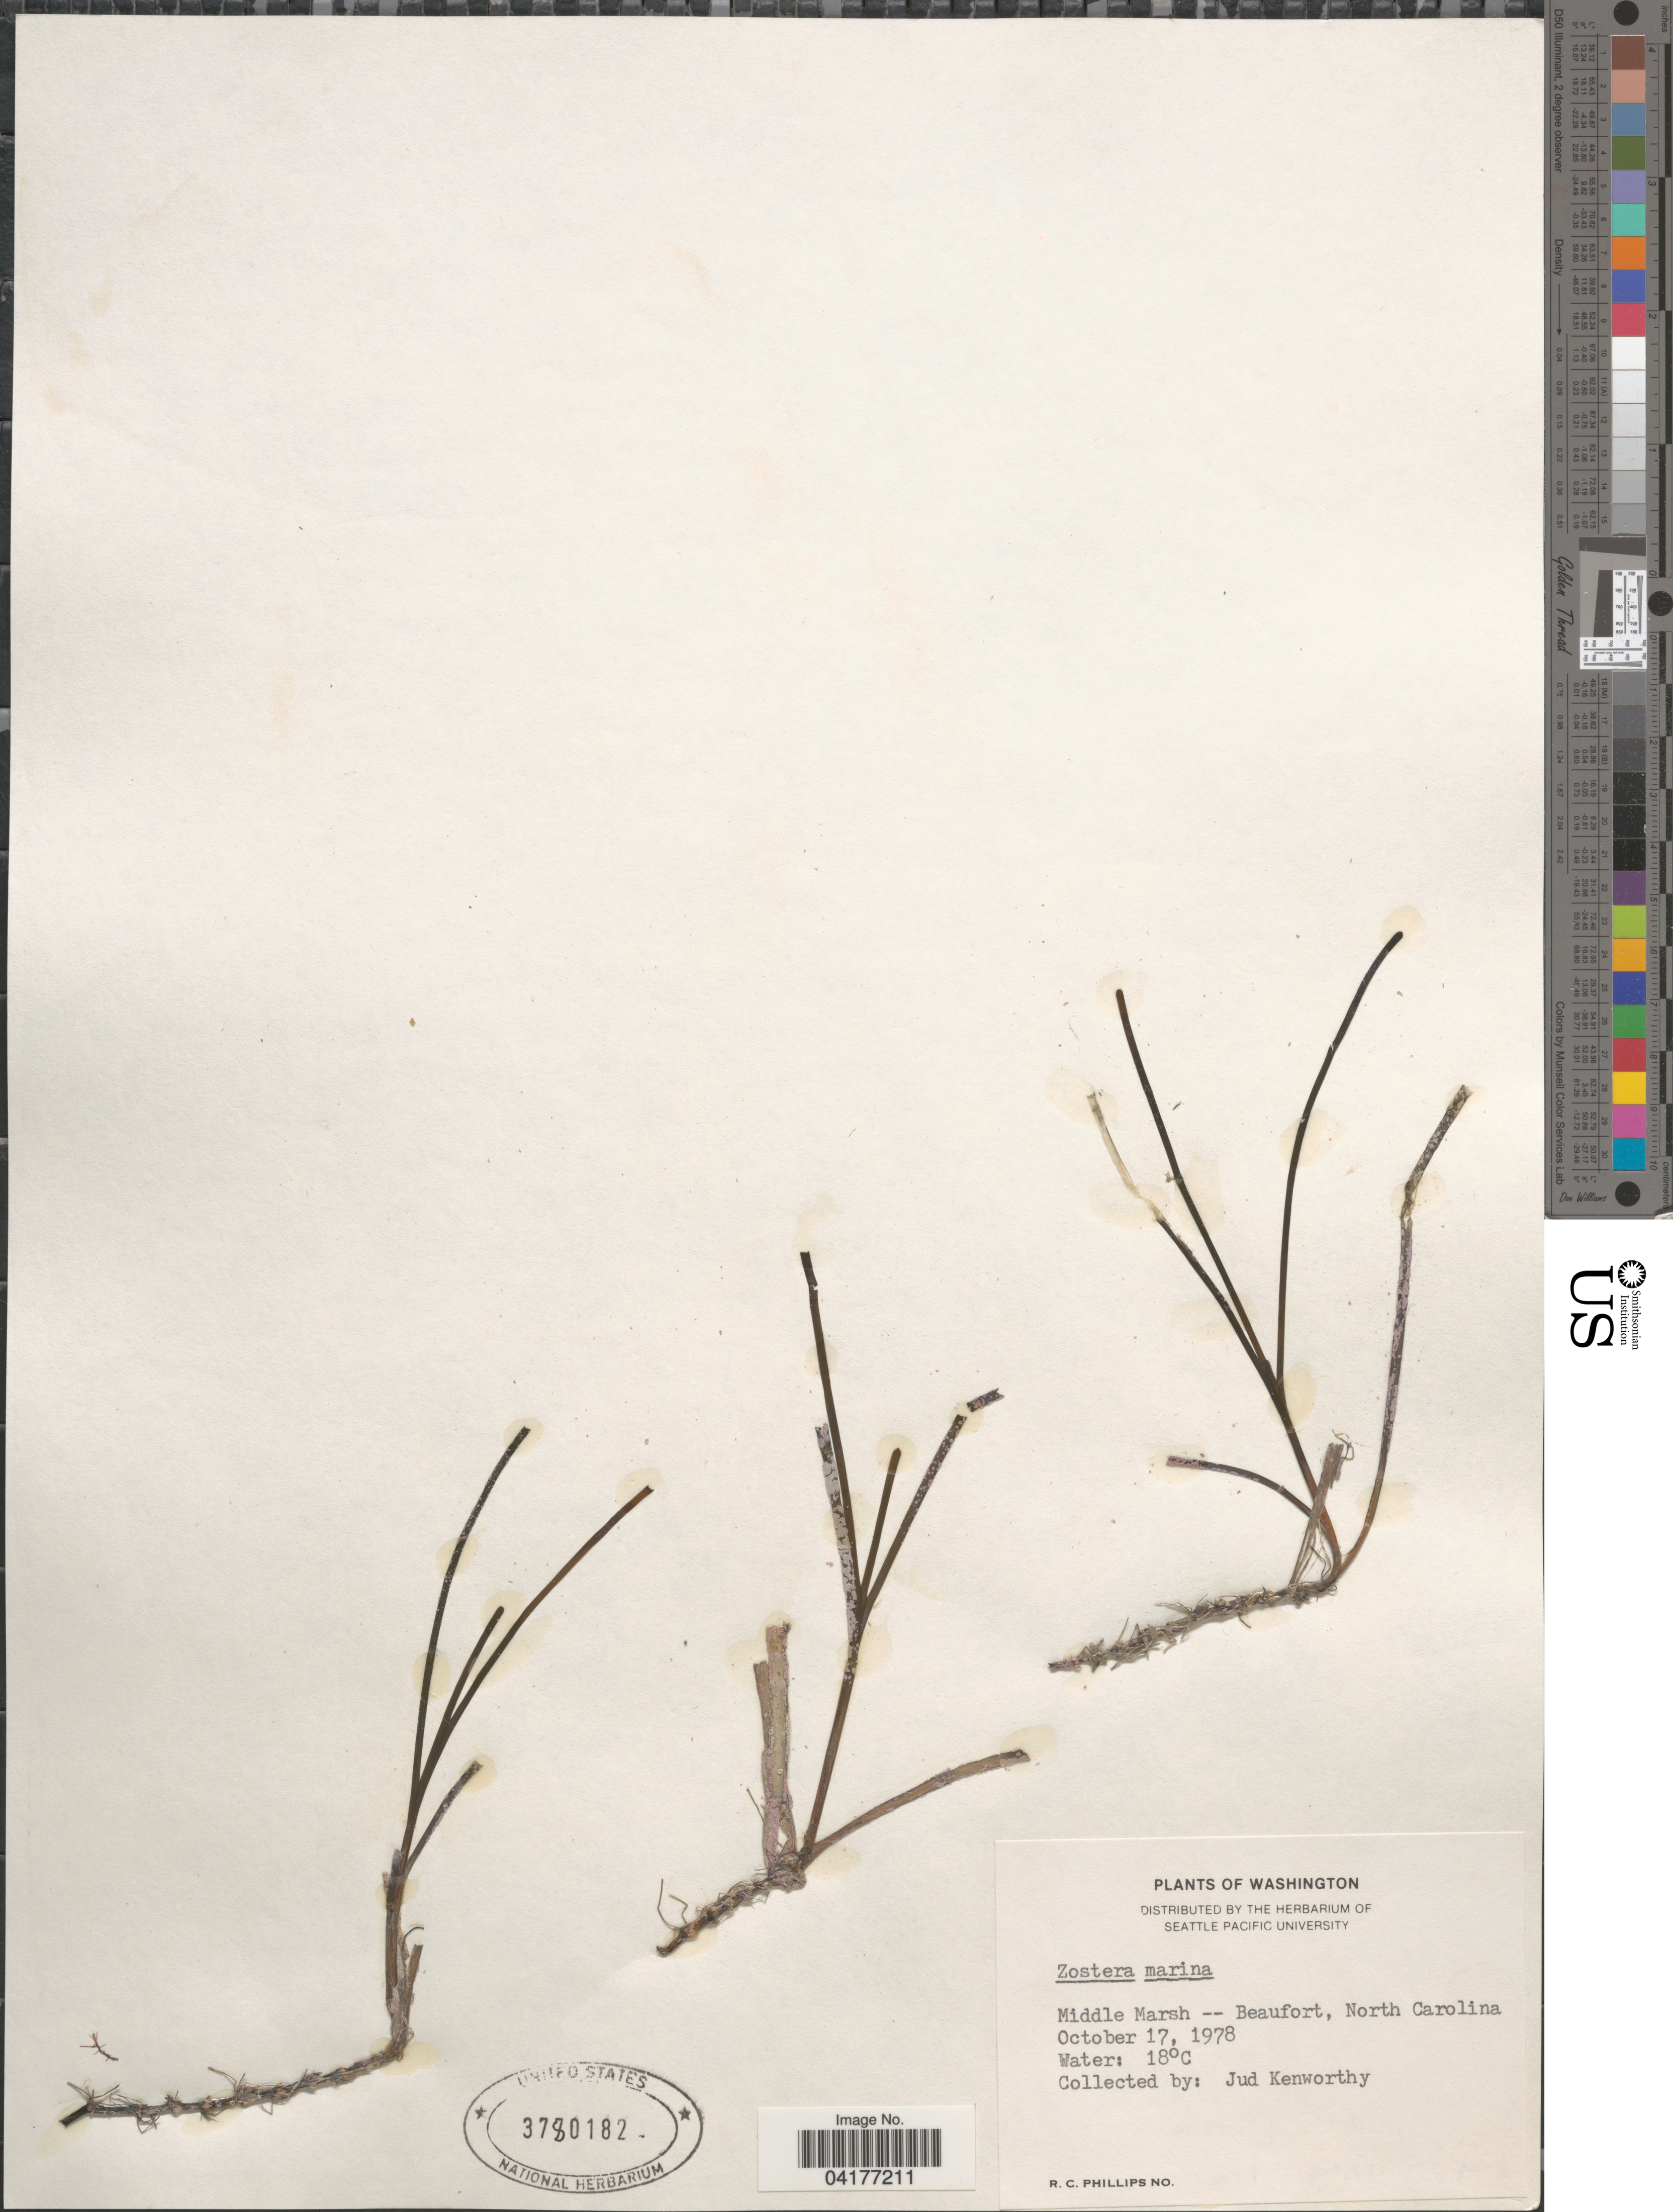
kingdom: Plantae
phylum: Tracheophyta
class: Liliopsida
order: Alismatales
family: Zosteraceae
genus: Zostera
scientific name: Zostera marina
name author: L.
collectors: J. Kenworthy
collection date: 1978-10-17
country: United States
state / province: North Carolina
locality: Middle Marsh -- Beaufort.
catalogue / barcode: US 3780182